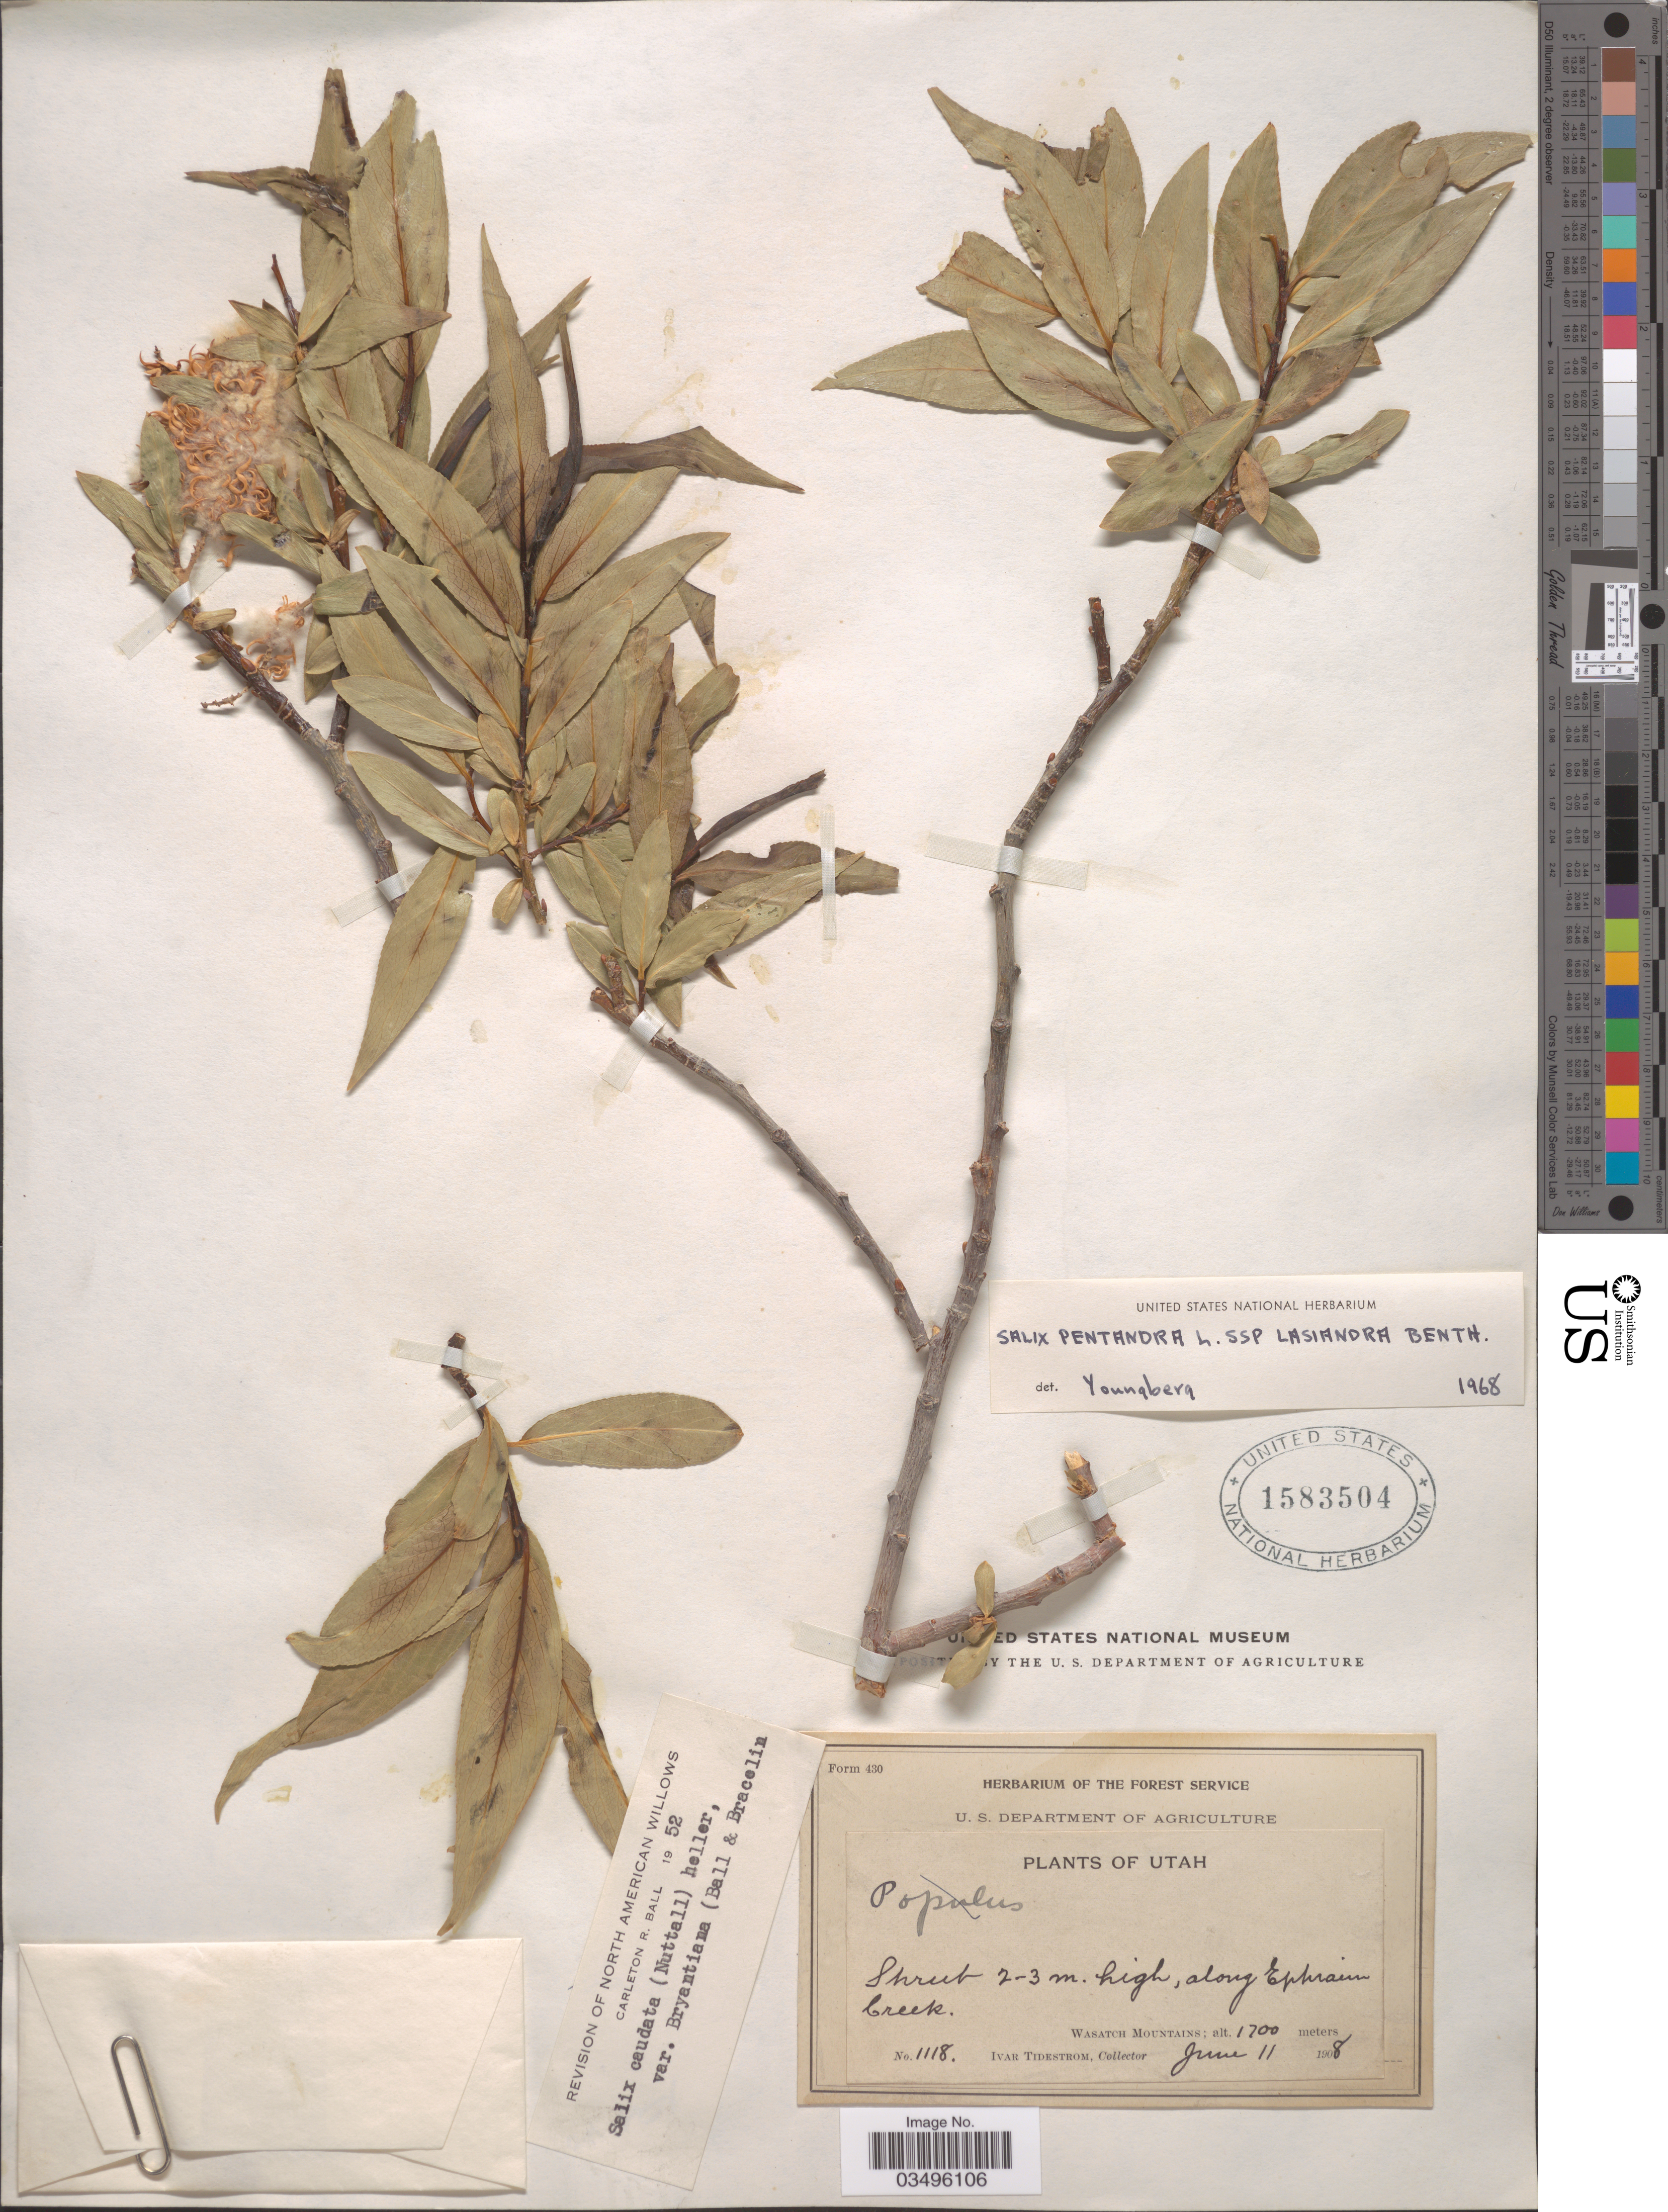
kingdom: Plantae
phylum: Tracheophyta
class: Magnoliopsida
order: Malpighiales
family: Salicaceae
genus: Salix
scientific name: Salix caudata var. bryantiana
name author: C.R. Ball & Bracelin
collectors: I. F. Tidestrom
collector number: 1118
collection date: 1908-06-11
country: United States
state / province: Utah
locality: Along Ephraim Creek. Wasatch Mountains.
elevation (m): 1700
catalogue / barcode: US 1583504